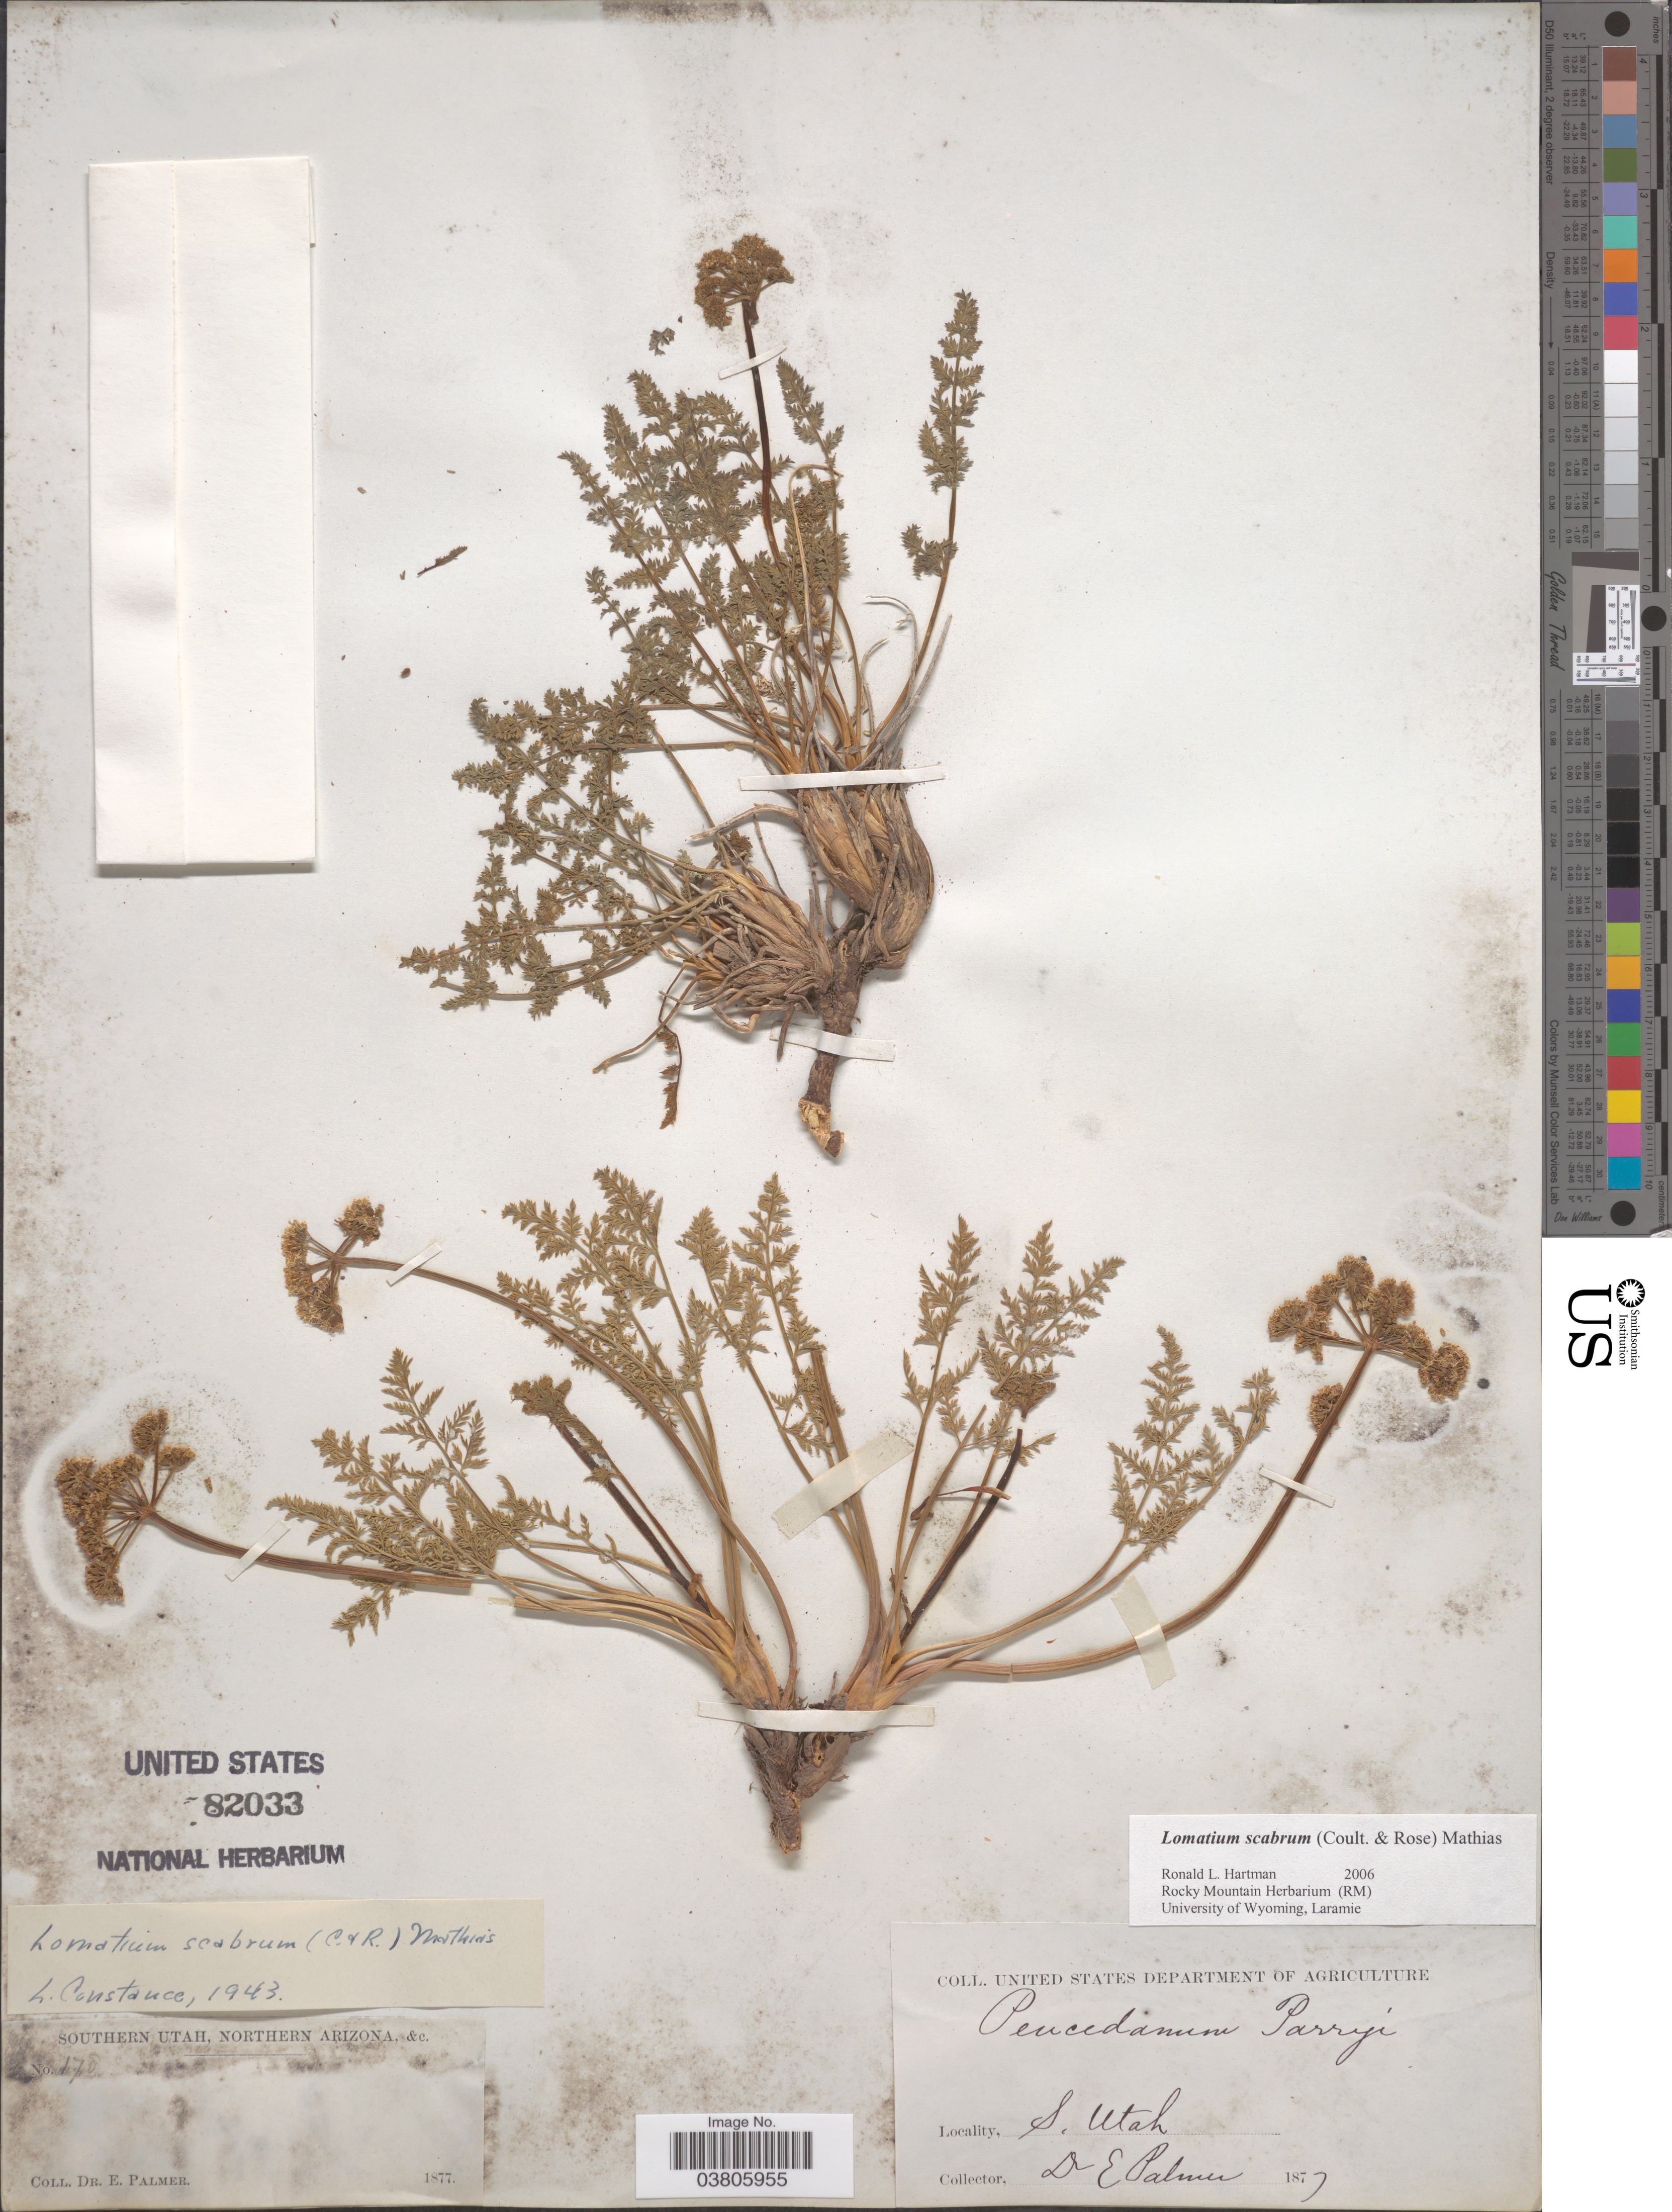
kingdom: Plantae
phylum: Tracheophyta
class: Magnoliopsida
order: Apiales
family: Apiaceae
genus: Lomatium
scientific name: Lomatium scabrum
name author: (J.M. Coult. & Rose) Mathias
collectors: E. Palmer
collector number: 178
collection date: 1877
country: United States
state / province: Utah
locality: Southern Utah.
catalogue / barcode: US 82033